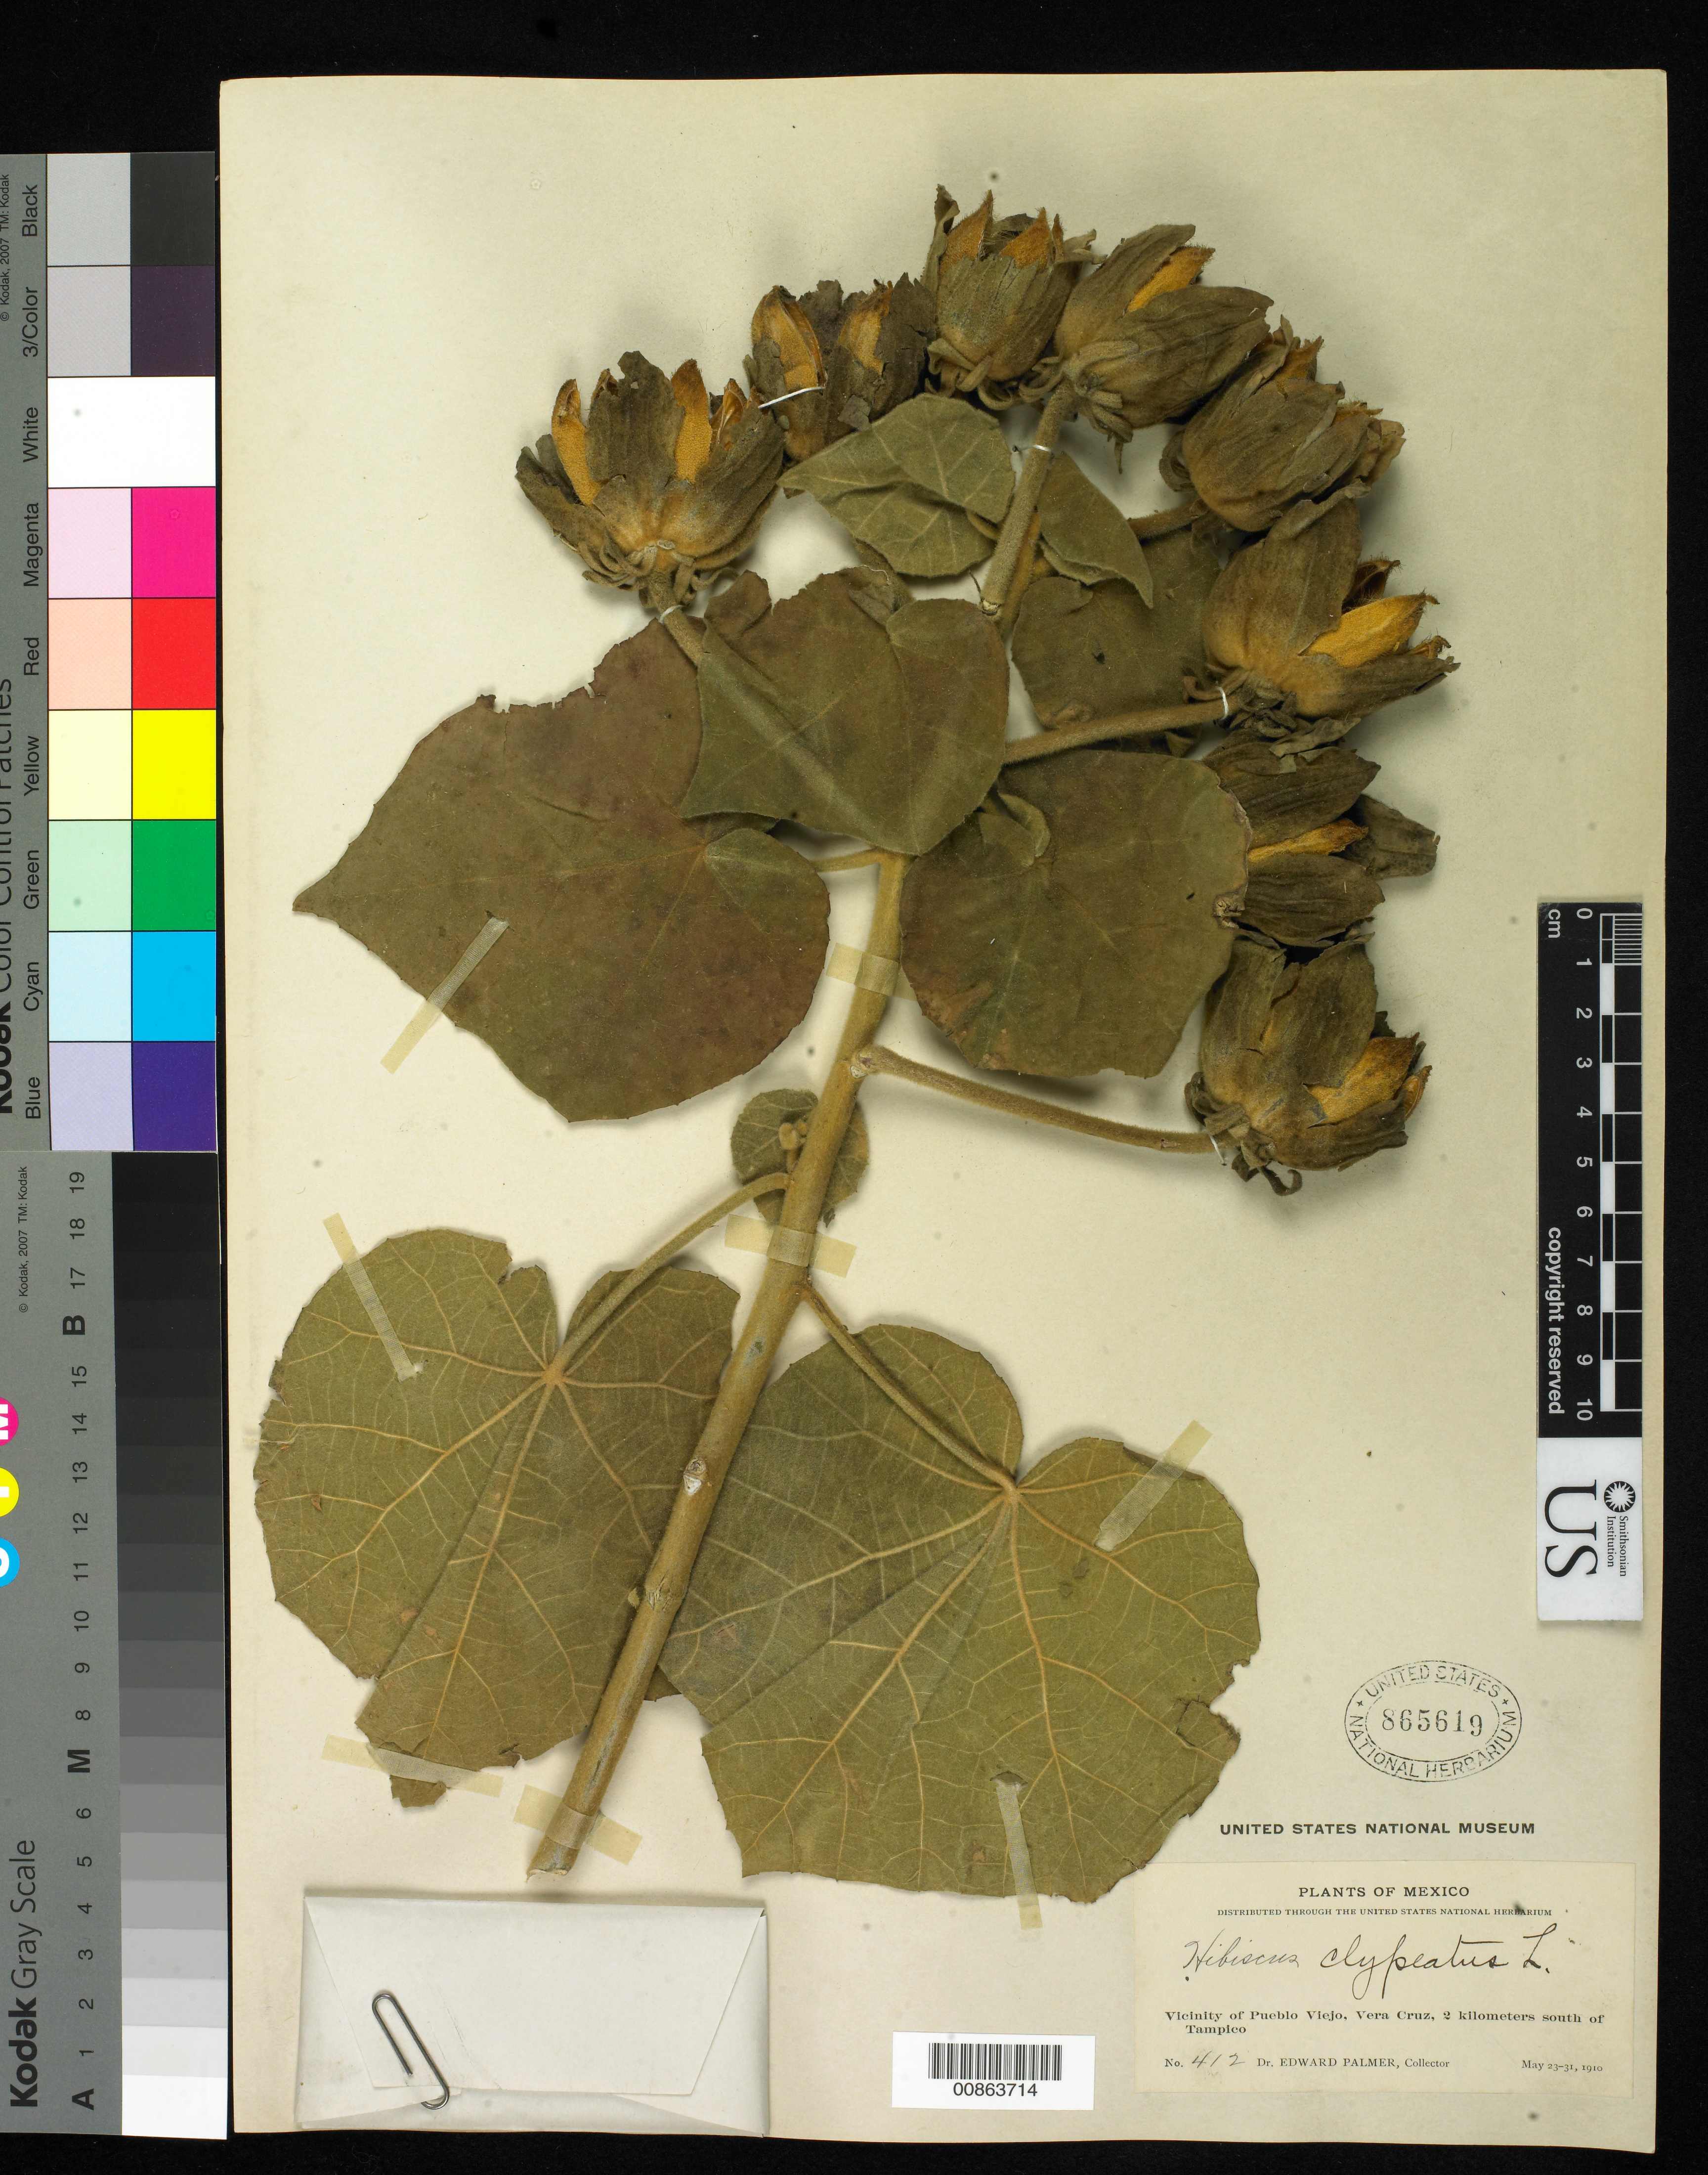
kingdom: Plantae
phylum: Tracheophyta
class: Magnoliopsida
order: Malvales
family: Malvaceae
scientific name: Blanchardia clypeata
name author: (L.) M.M. Hanes & R.L. Barrett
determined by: Dorr, L. J., (BOT), Smithsonian Institution - National Museum of Natural History (UNITED STATES)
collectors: E. Palmer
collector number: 412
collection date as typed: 23 May 1910 to 31 May 1910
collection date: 1910-05-23/1910-05-31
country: Mexico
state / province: Veracruz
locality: Vicinity of Pueblo Viejo, Veracruz, 2 kilometers south of Tampico, Tamaulipas.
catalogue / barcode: US 865619